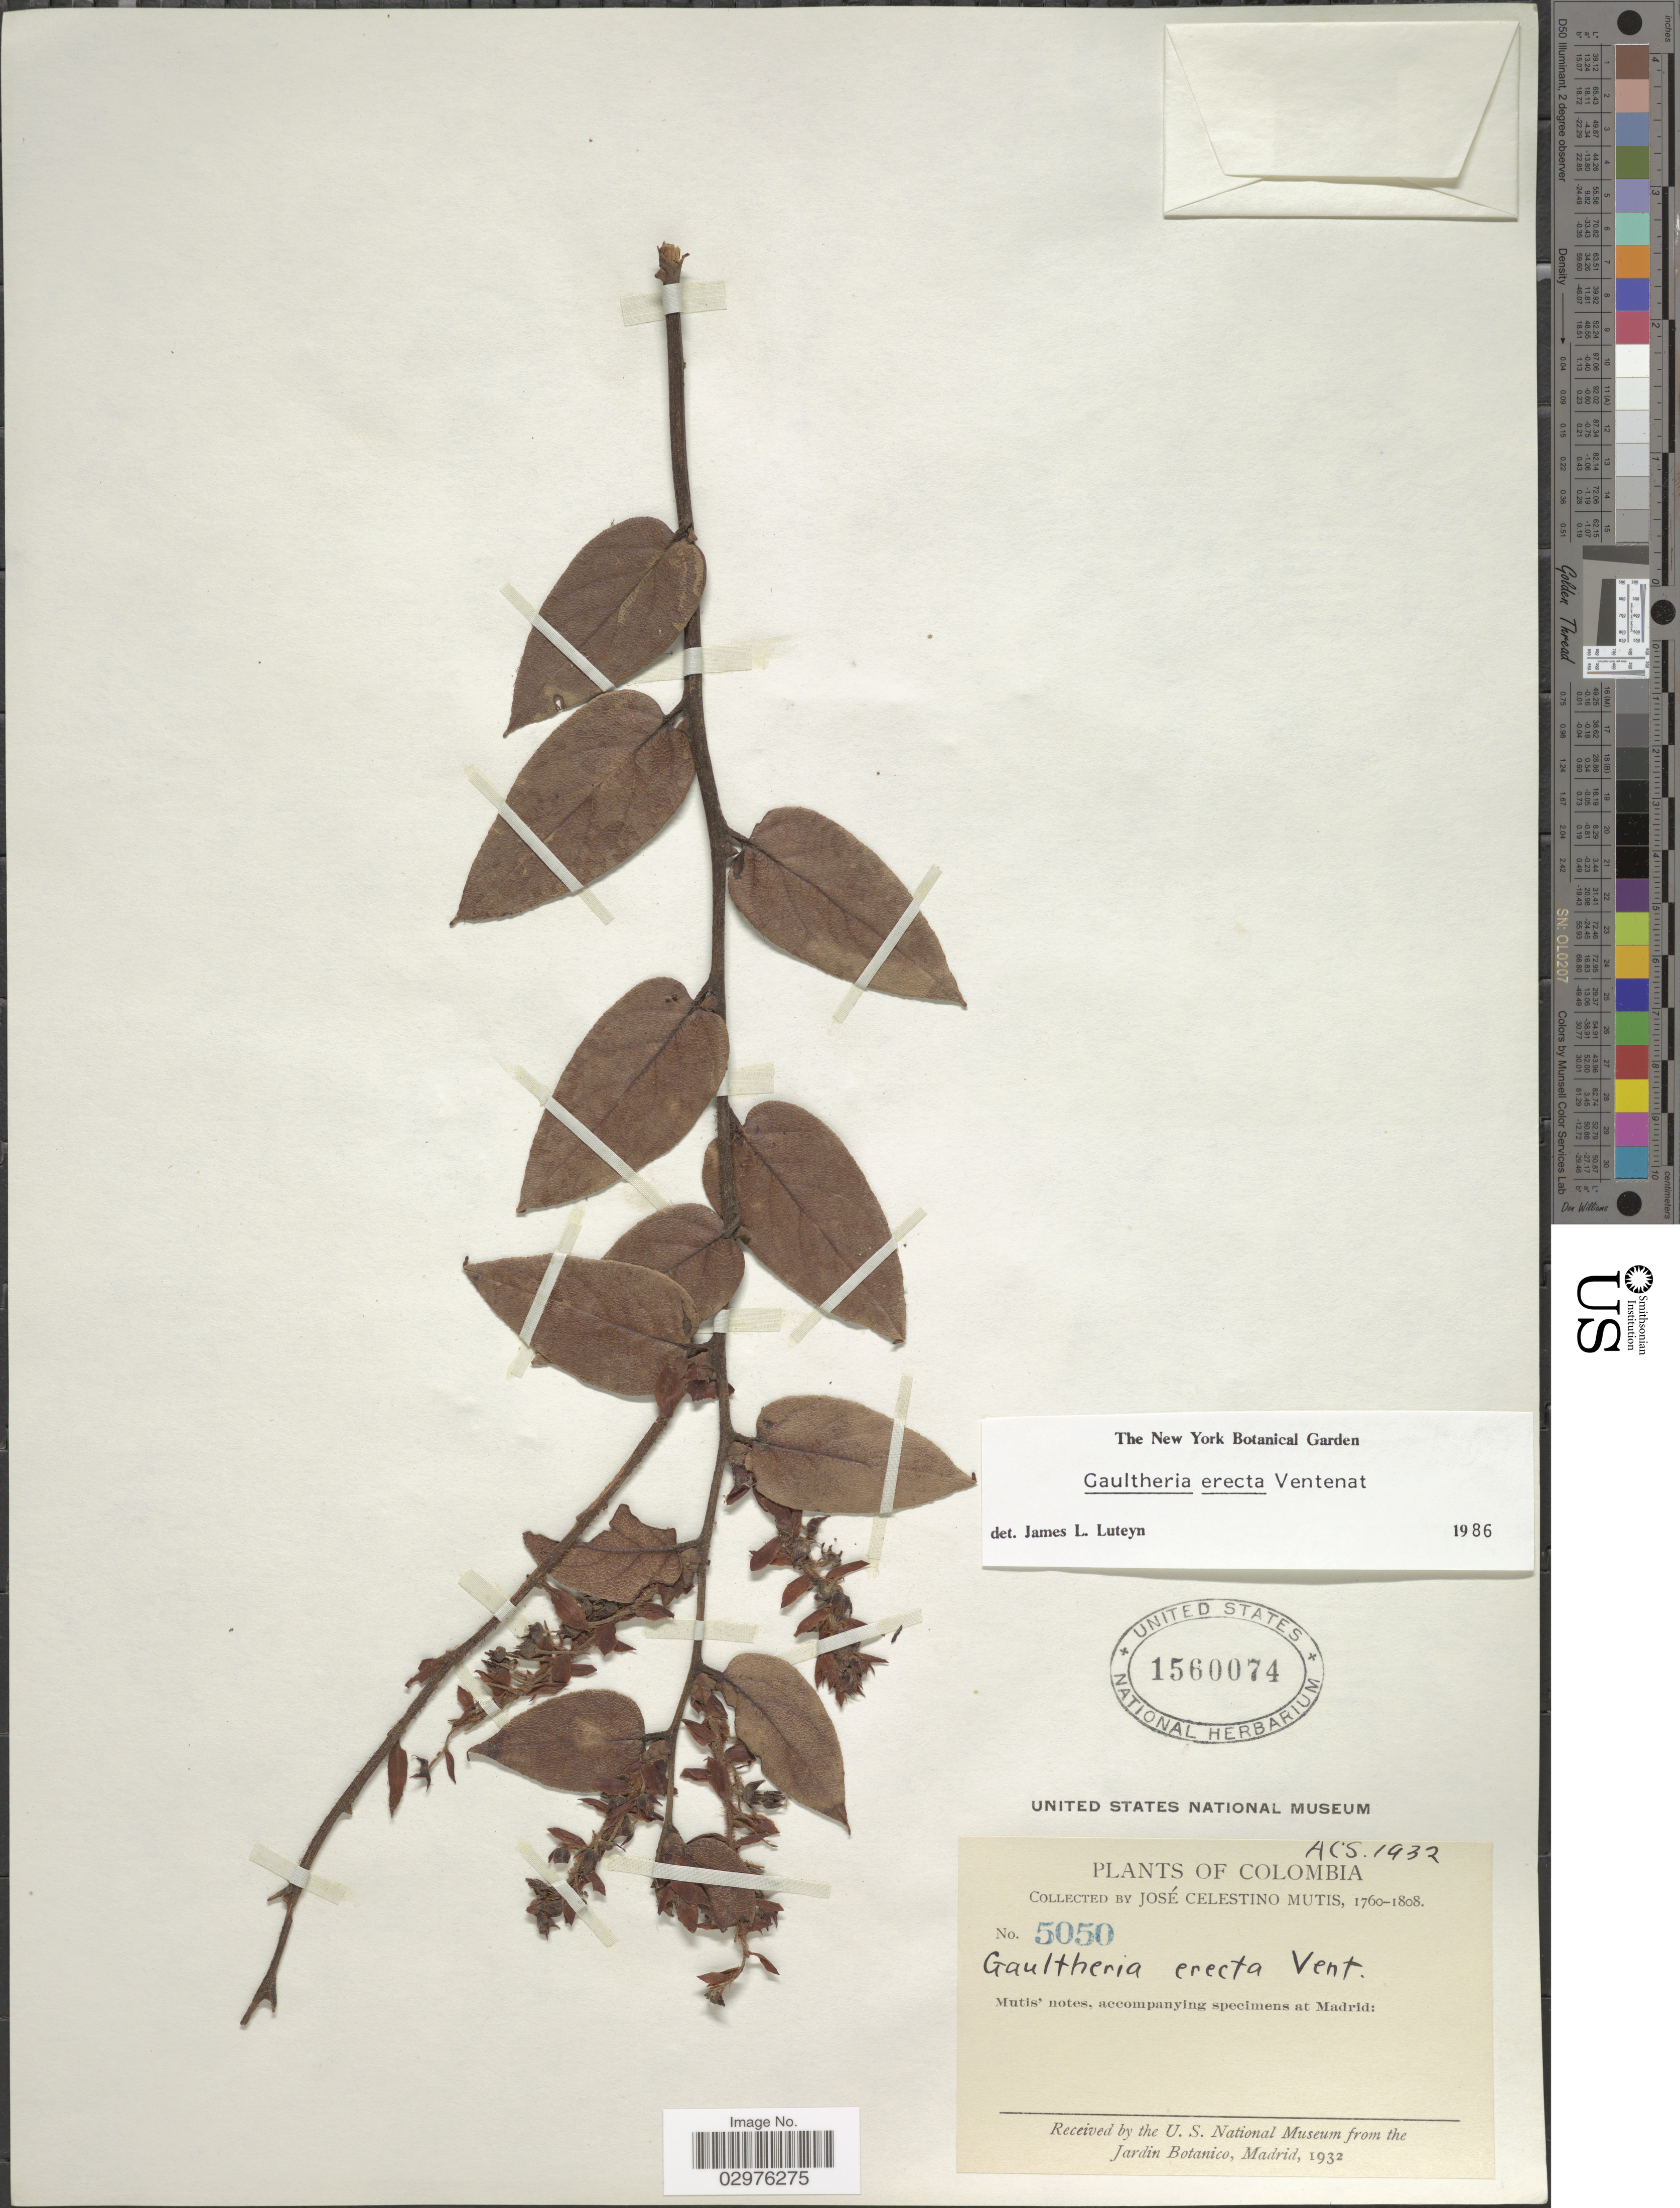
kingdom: Plantae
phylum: Tracheophyta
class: Magnoliopsida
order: Ericales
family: Ericaceae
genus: Gaultheria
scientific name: Gaultheria erecta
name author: Vent.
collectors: J. C. B. Mutis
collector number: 5050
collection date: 1760/1808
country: Colombia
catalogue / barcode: US 1560074